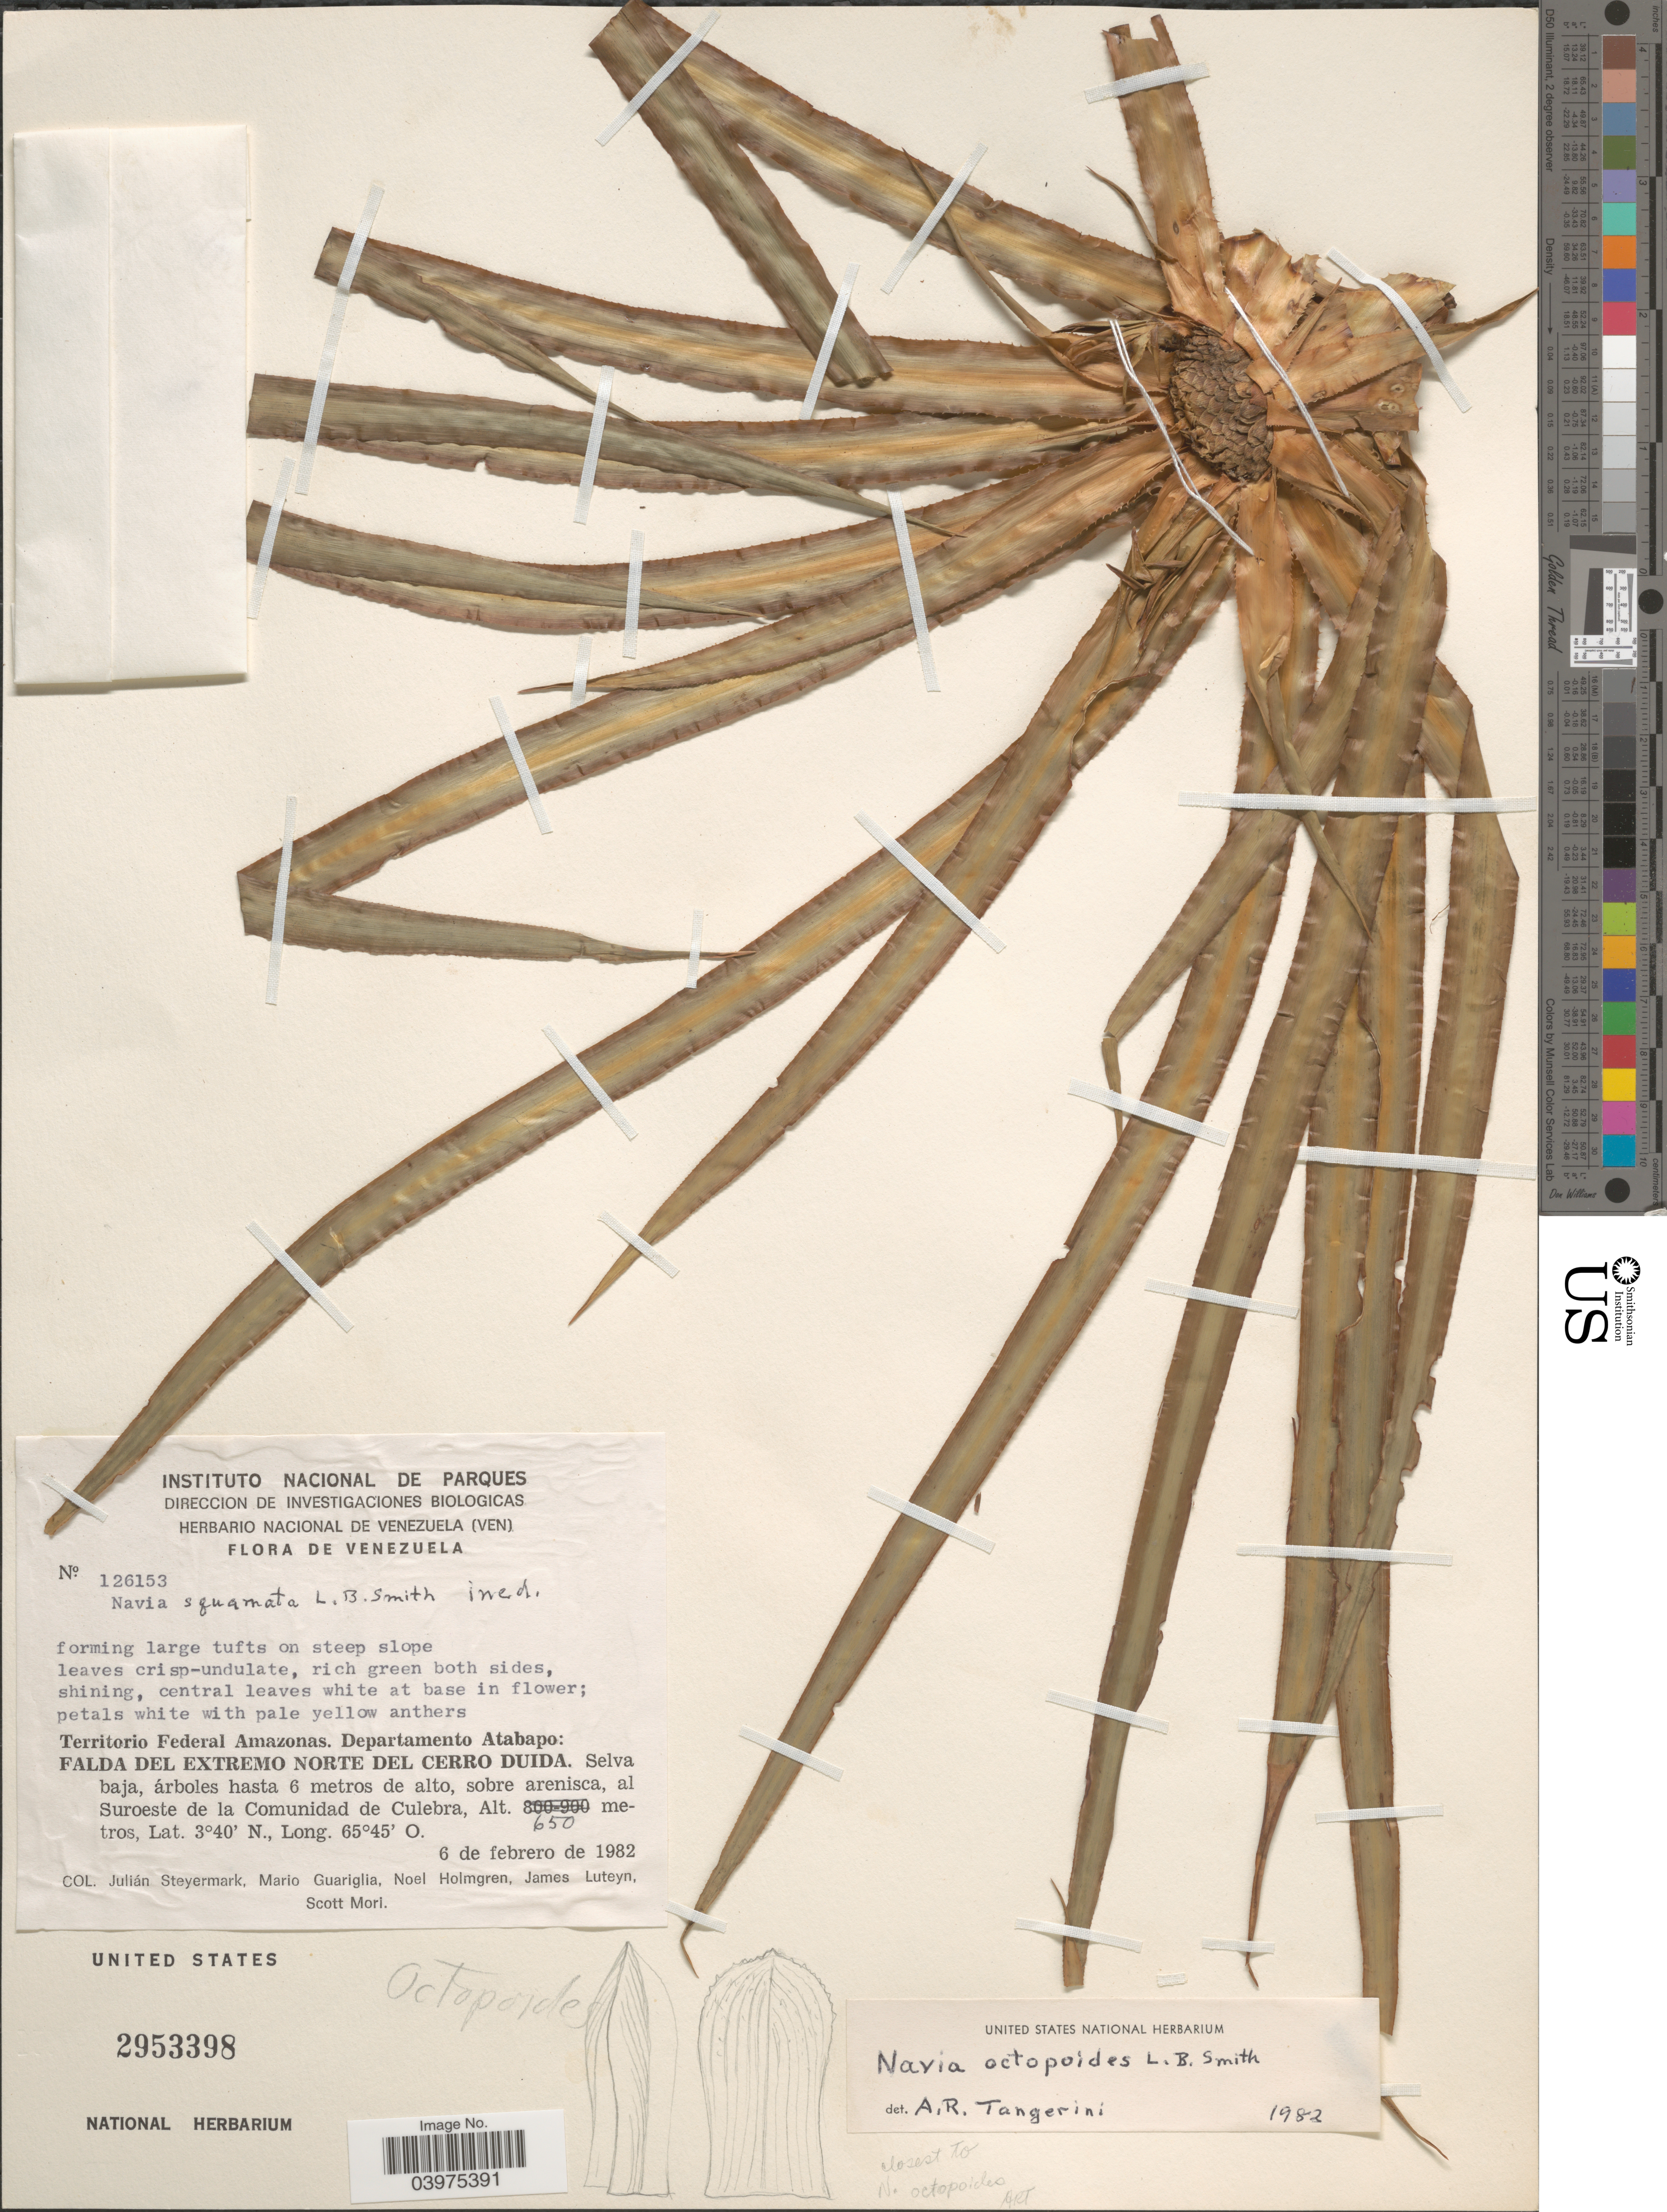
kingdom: Plantae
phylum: Tracheophyta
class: Liliopsida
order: Poales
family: Bromeliaceae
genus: Navia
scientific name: Navia octopoides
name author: L.B. Sm.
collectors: J. Steyermark, M. Guariglia, N. H. Holmgren & J. L. Luteyn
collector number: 126153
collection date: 1982-02-06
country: Venezuela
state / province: Amazonas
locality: Territorio Federal Amazonas. Departamento Atabapo: Falda Del Extremo Norte Del Cerro Duida. Selva baja, sobre arenisca, al Suroeste de la Comunidad de Culebra.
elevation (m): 650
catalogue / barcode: US 2953398